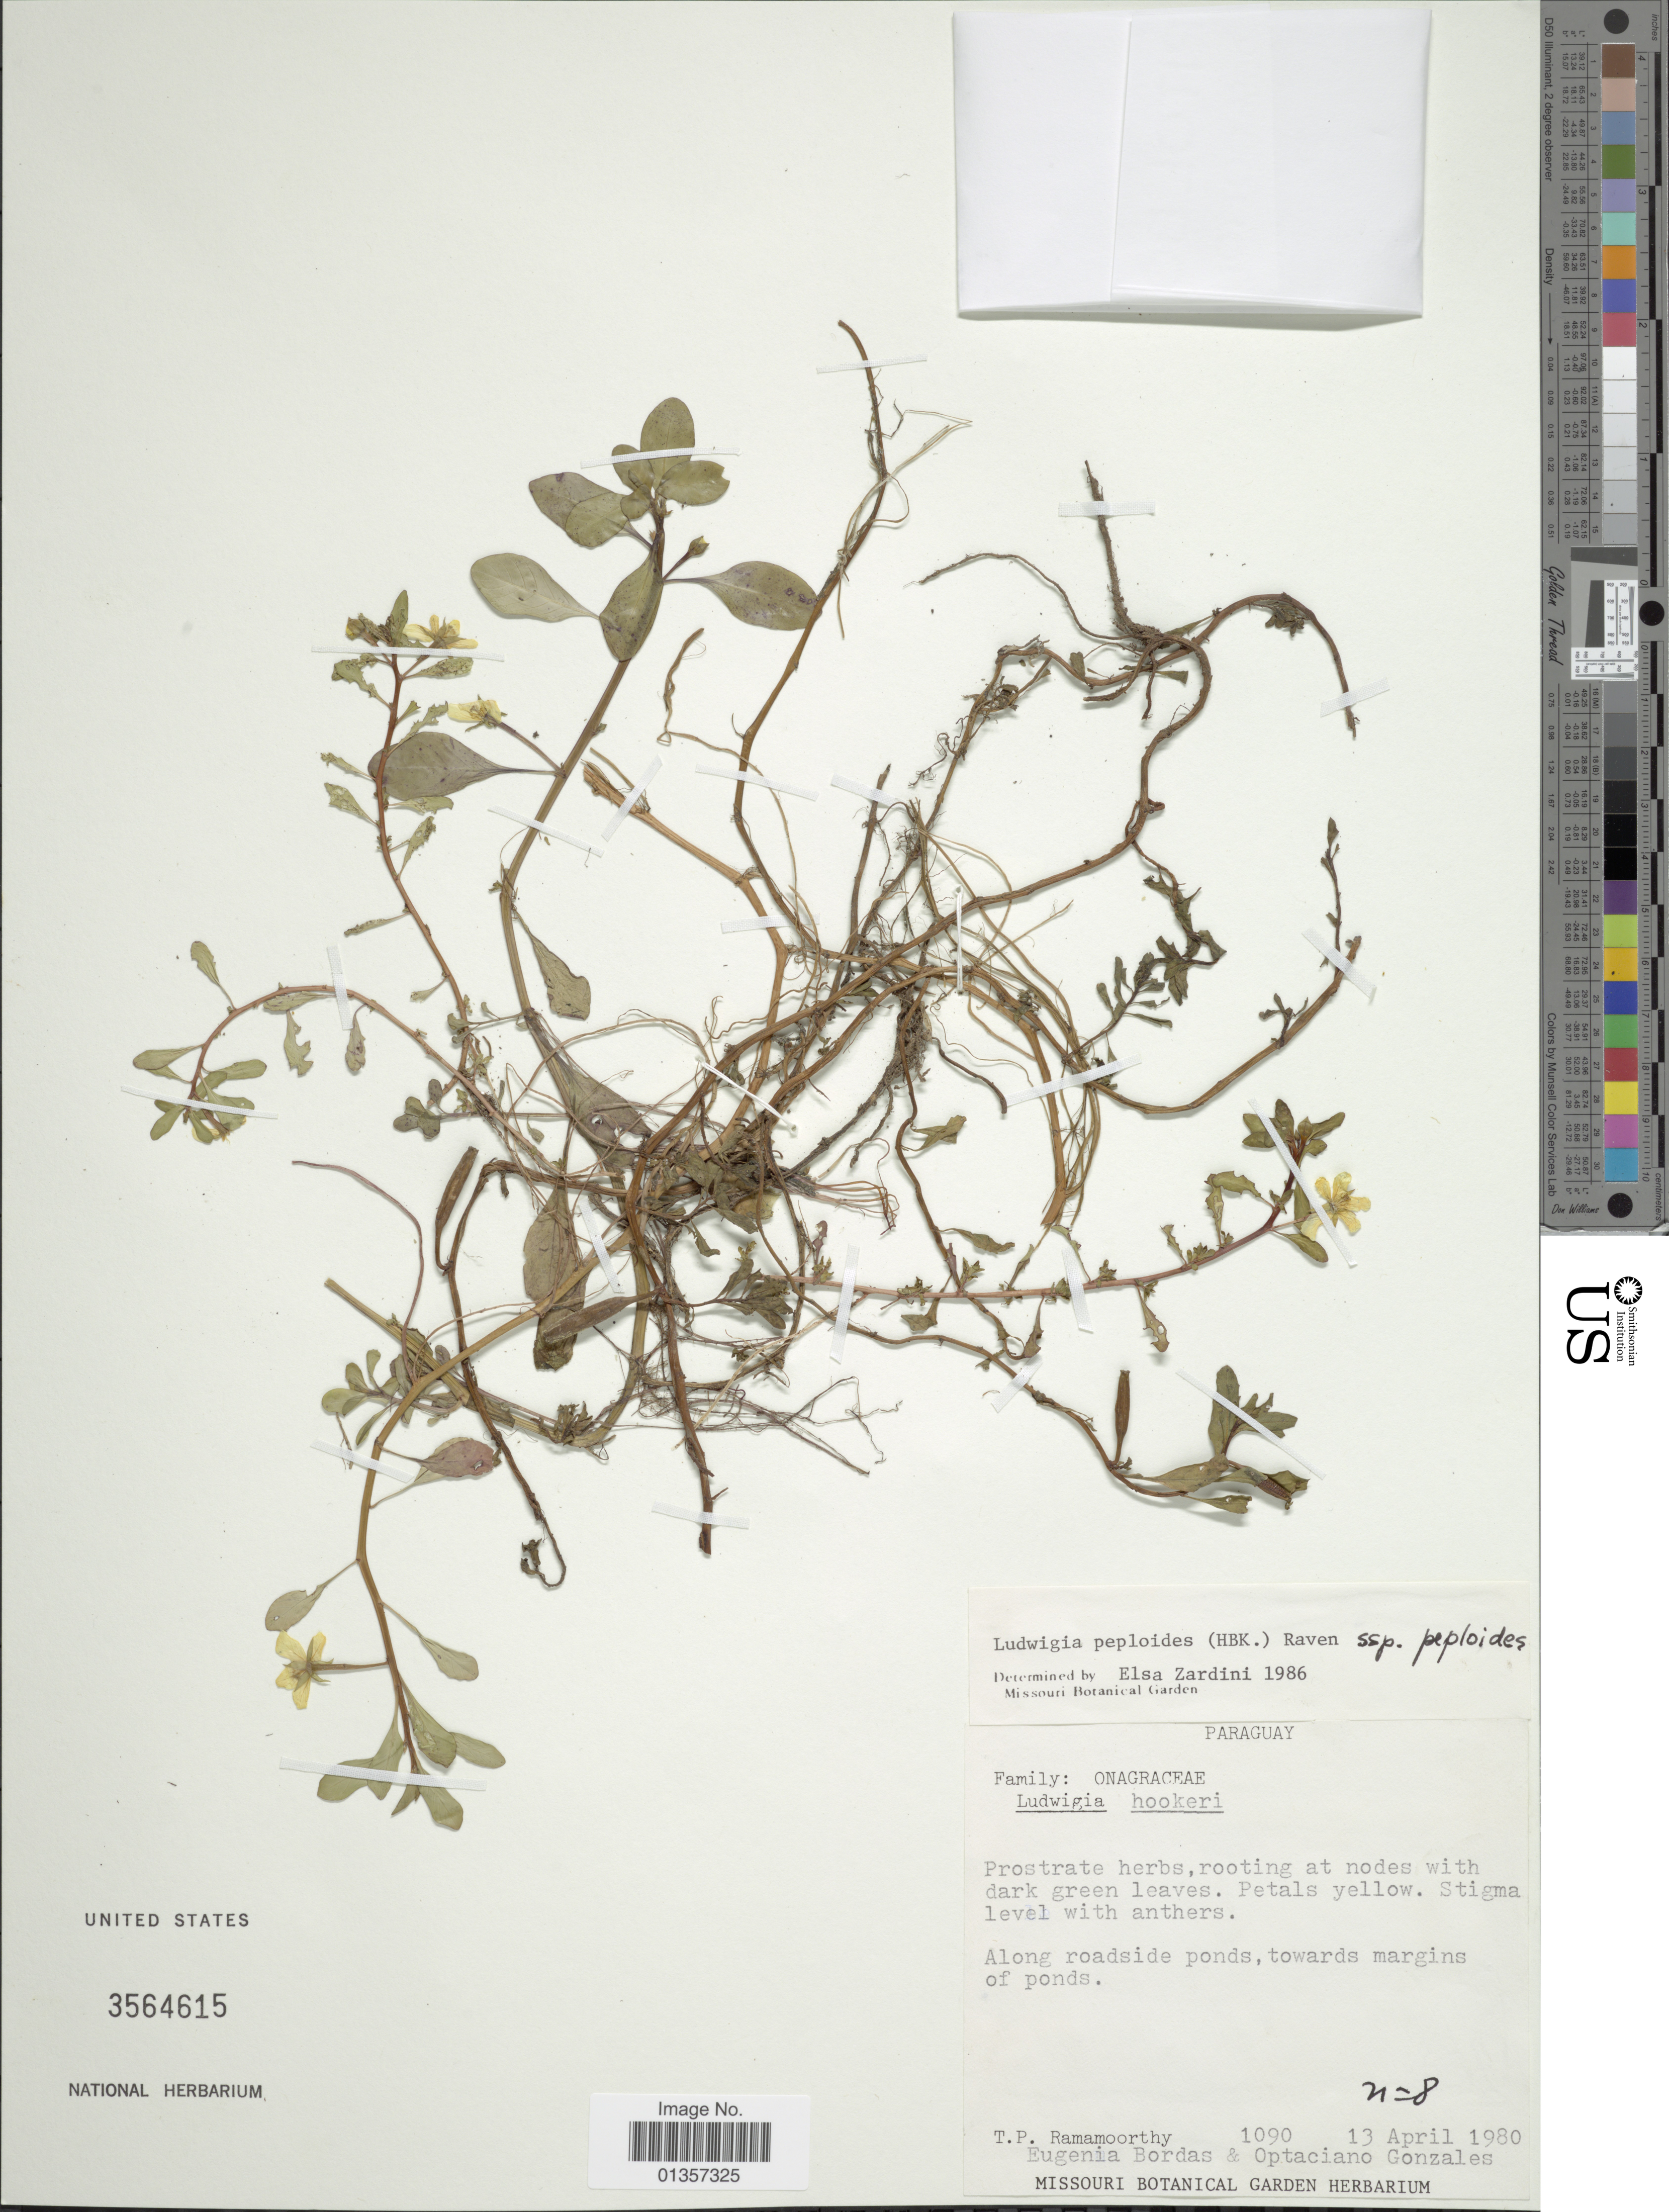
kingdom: Plantae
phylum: Tracheophyta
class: Magnoliopsida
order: Myrtales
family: Onagraceae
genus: Ludwigia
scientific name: Ludwigia peploides subsp. peploides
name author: (Kunth) P.H. Raven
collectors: T. P. Ramamoorthy, E. Bordas & O. Gonzáles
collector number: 1090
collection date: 1980-04-13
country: Paraguay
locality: Along roadside ponds, towards margins of ponds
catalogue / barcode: US 3564615